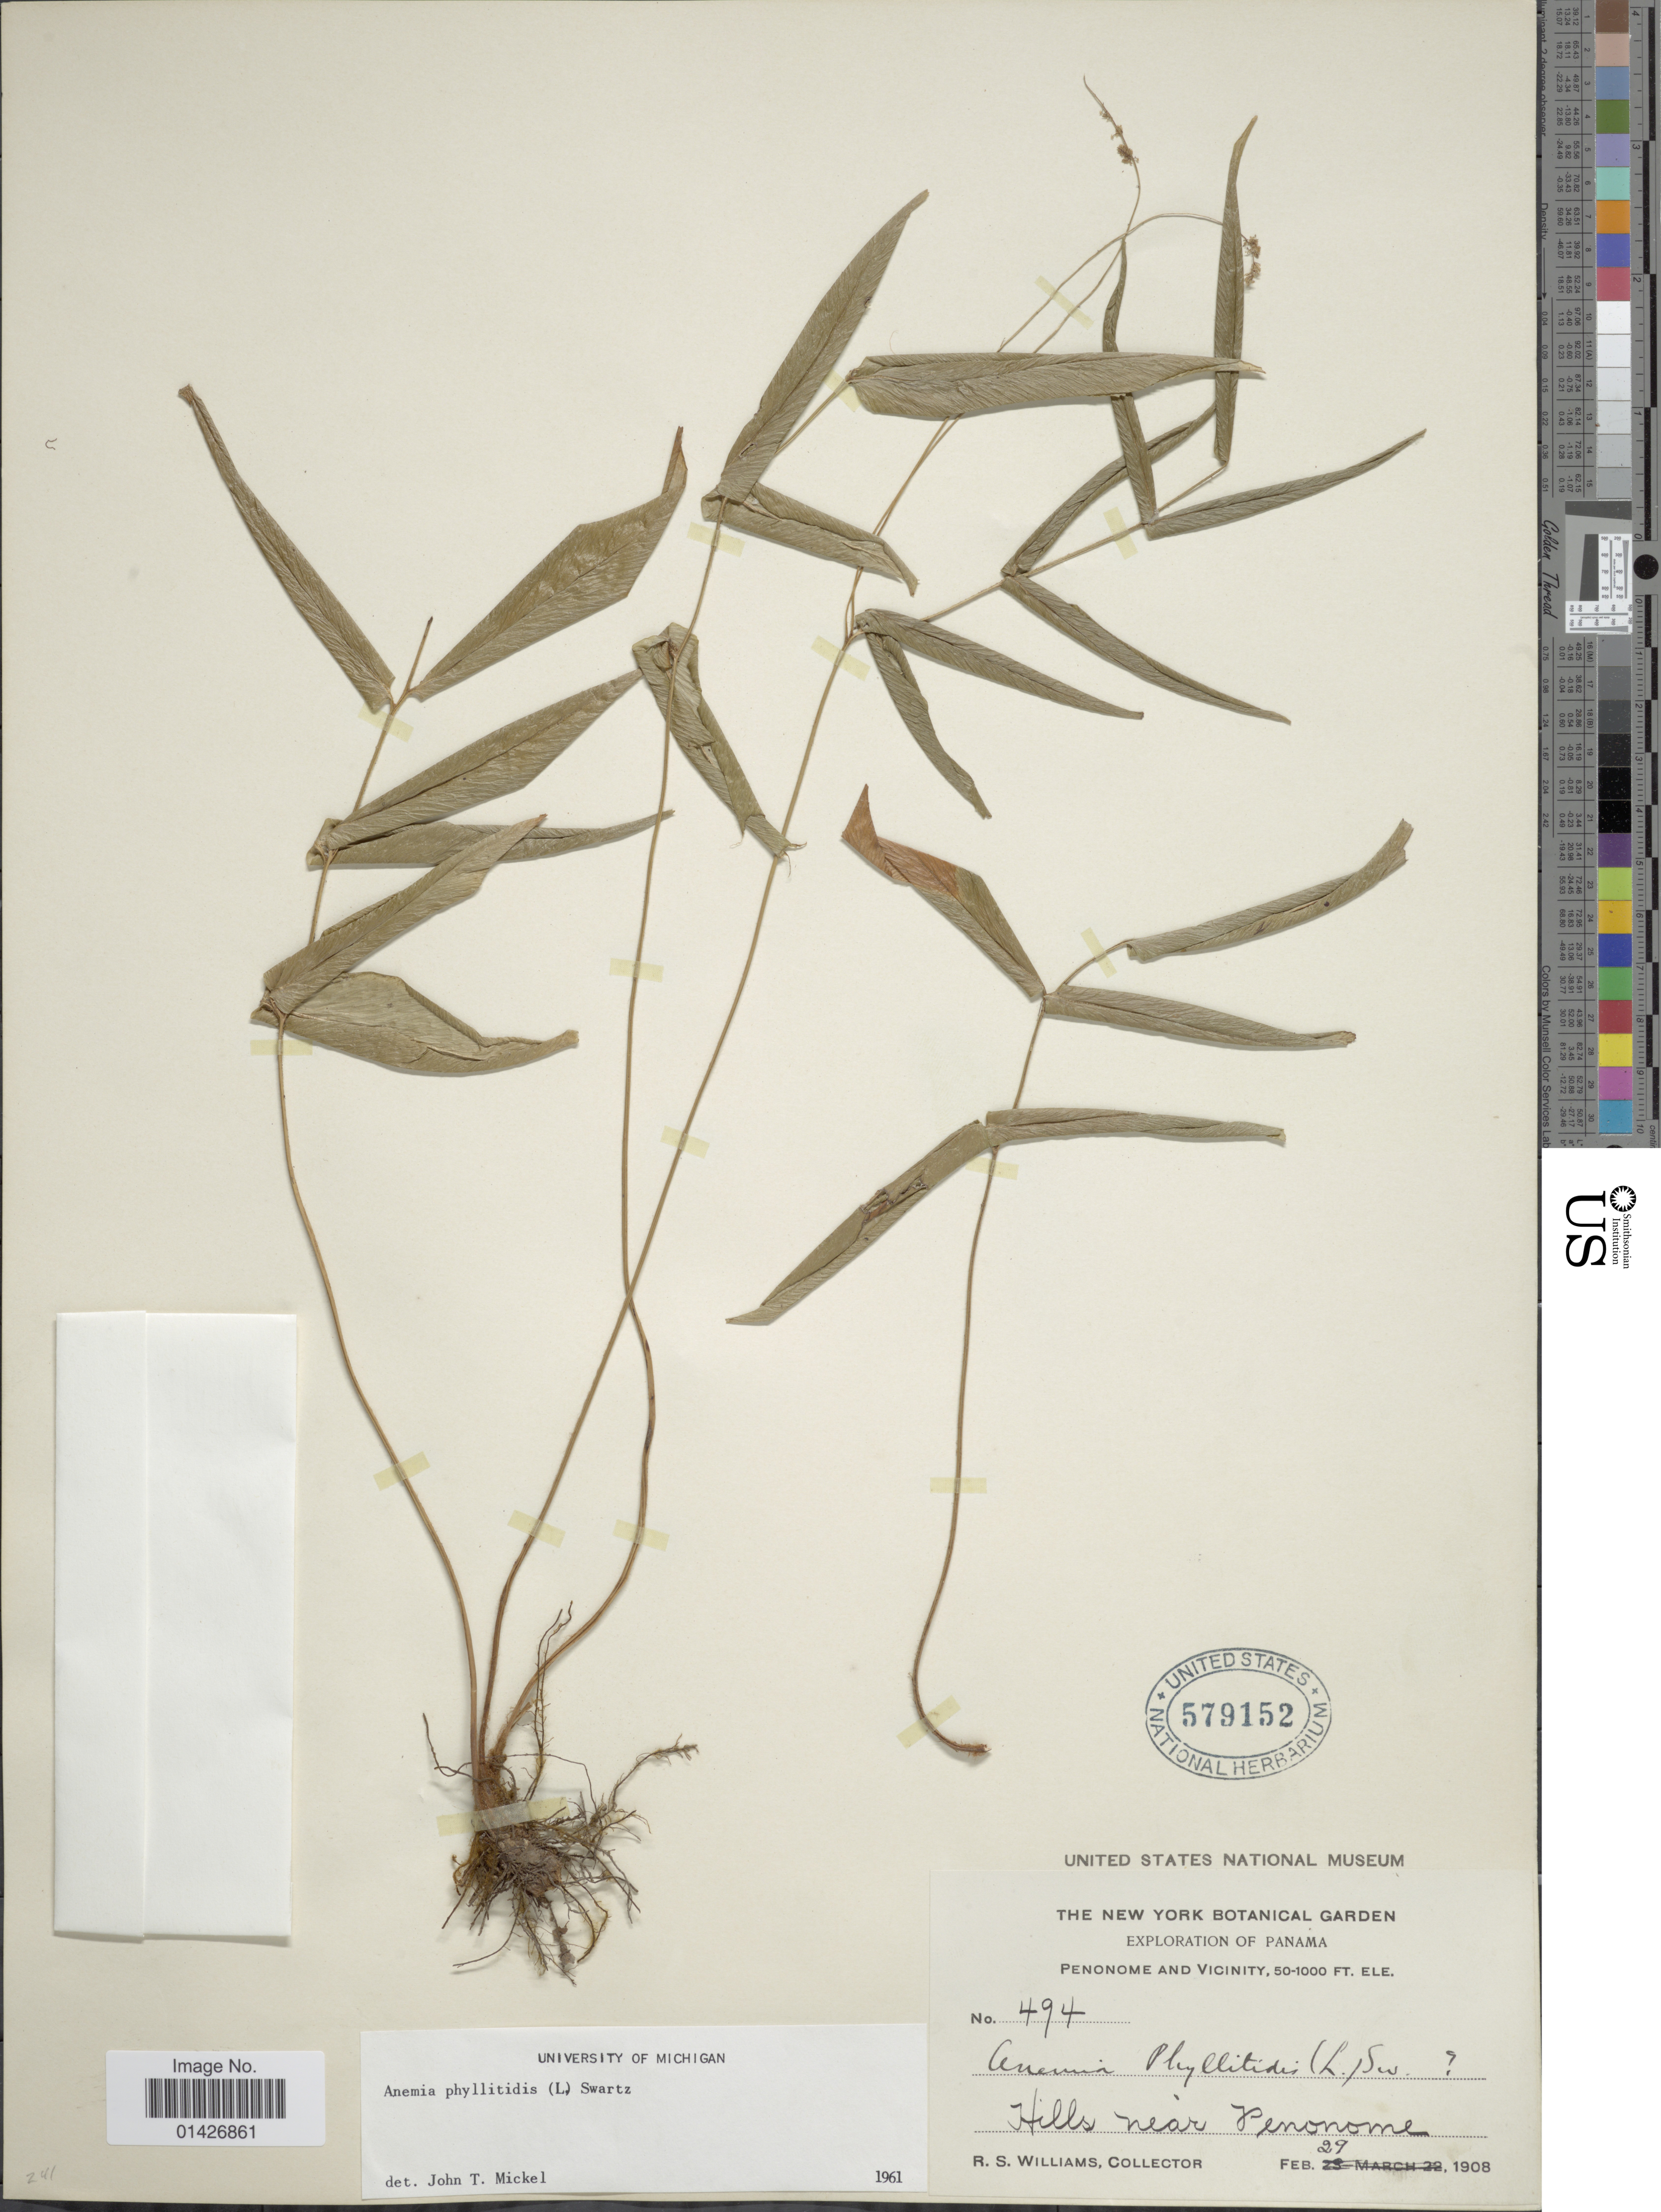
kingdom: Plantae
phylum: Tracheophyta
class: Polypodiopsida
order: Schizaeales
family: Anemiaceae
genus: Anemia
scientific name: Anemia phyllitidis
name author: (L.) Sw.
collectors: R. S. Williams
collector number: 494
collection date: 1908-02-29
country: Panama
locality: Penonome and Vicinity, Hills near Penonome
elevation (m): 15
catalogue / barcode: US 579152